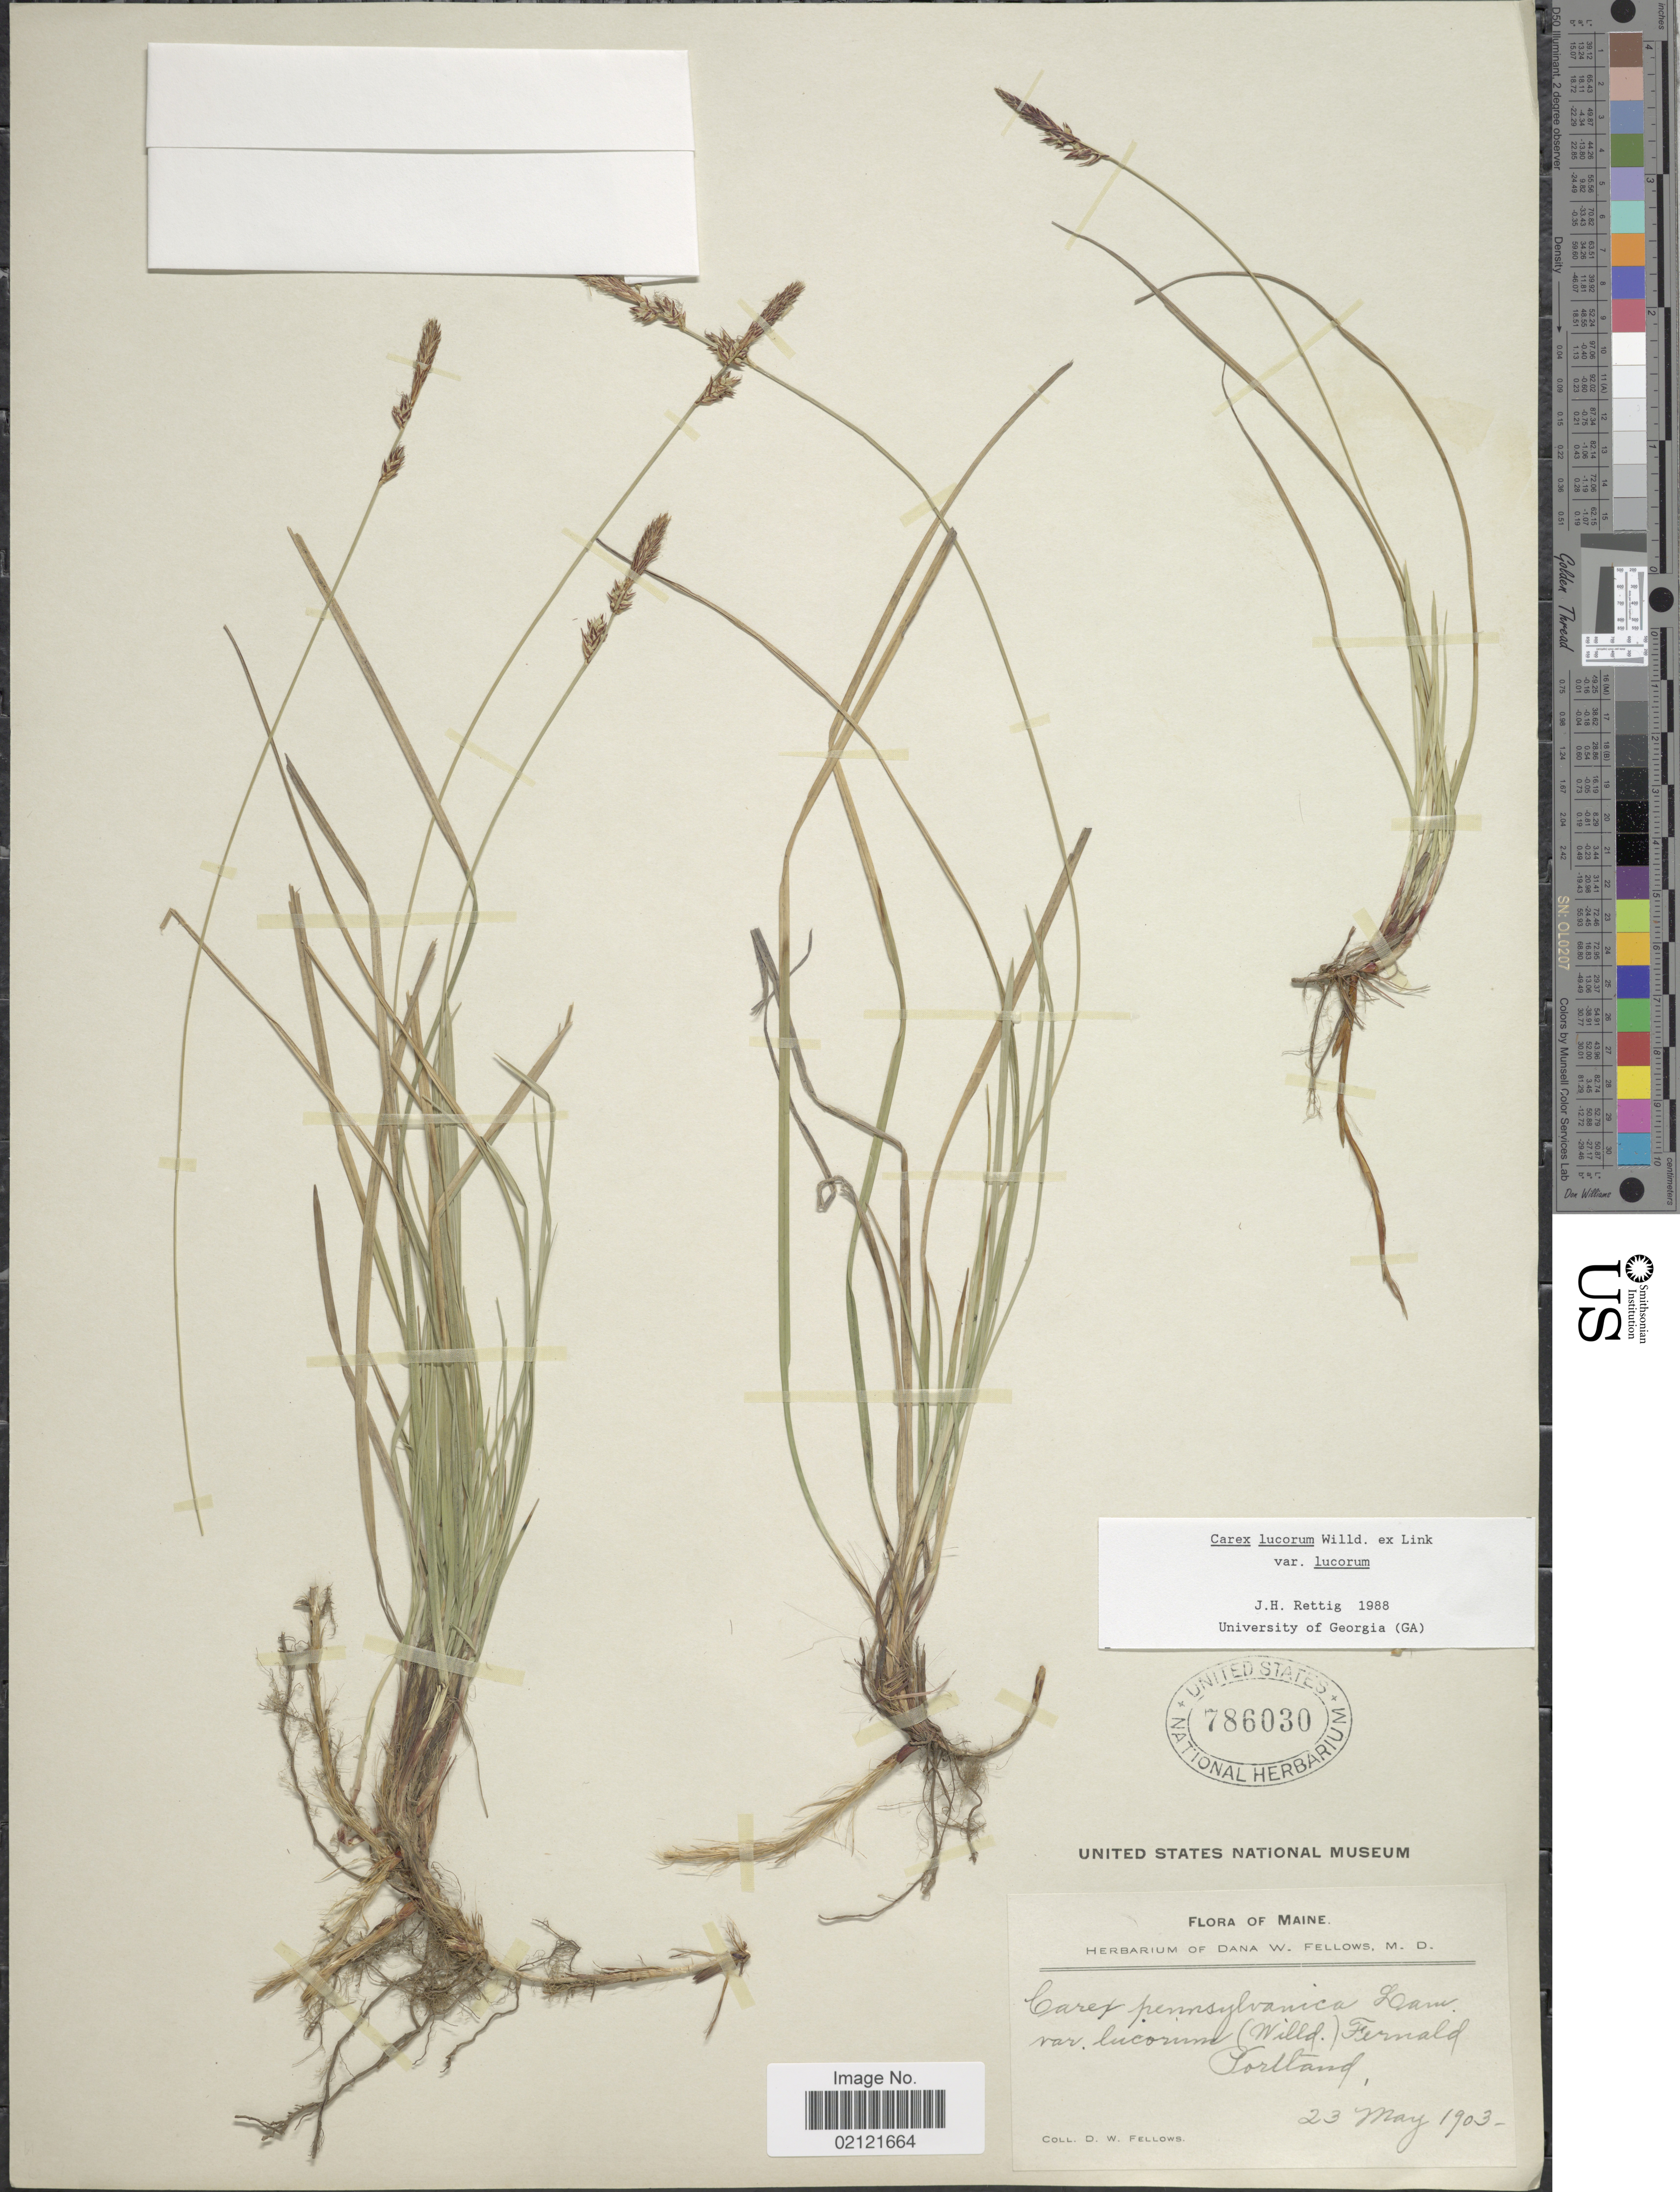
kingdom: Plantae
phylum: Tracheophyta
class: Liliopsida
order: Poales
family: Cyperaceae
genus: Carex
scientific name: Carex lucorum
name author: Willd.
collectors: D. W. Fellows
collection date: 1903-05-23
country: United States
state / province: Maine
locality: Portland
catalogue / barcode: US 786030